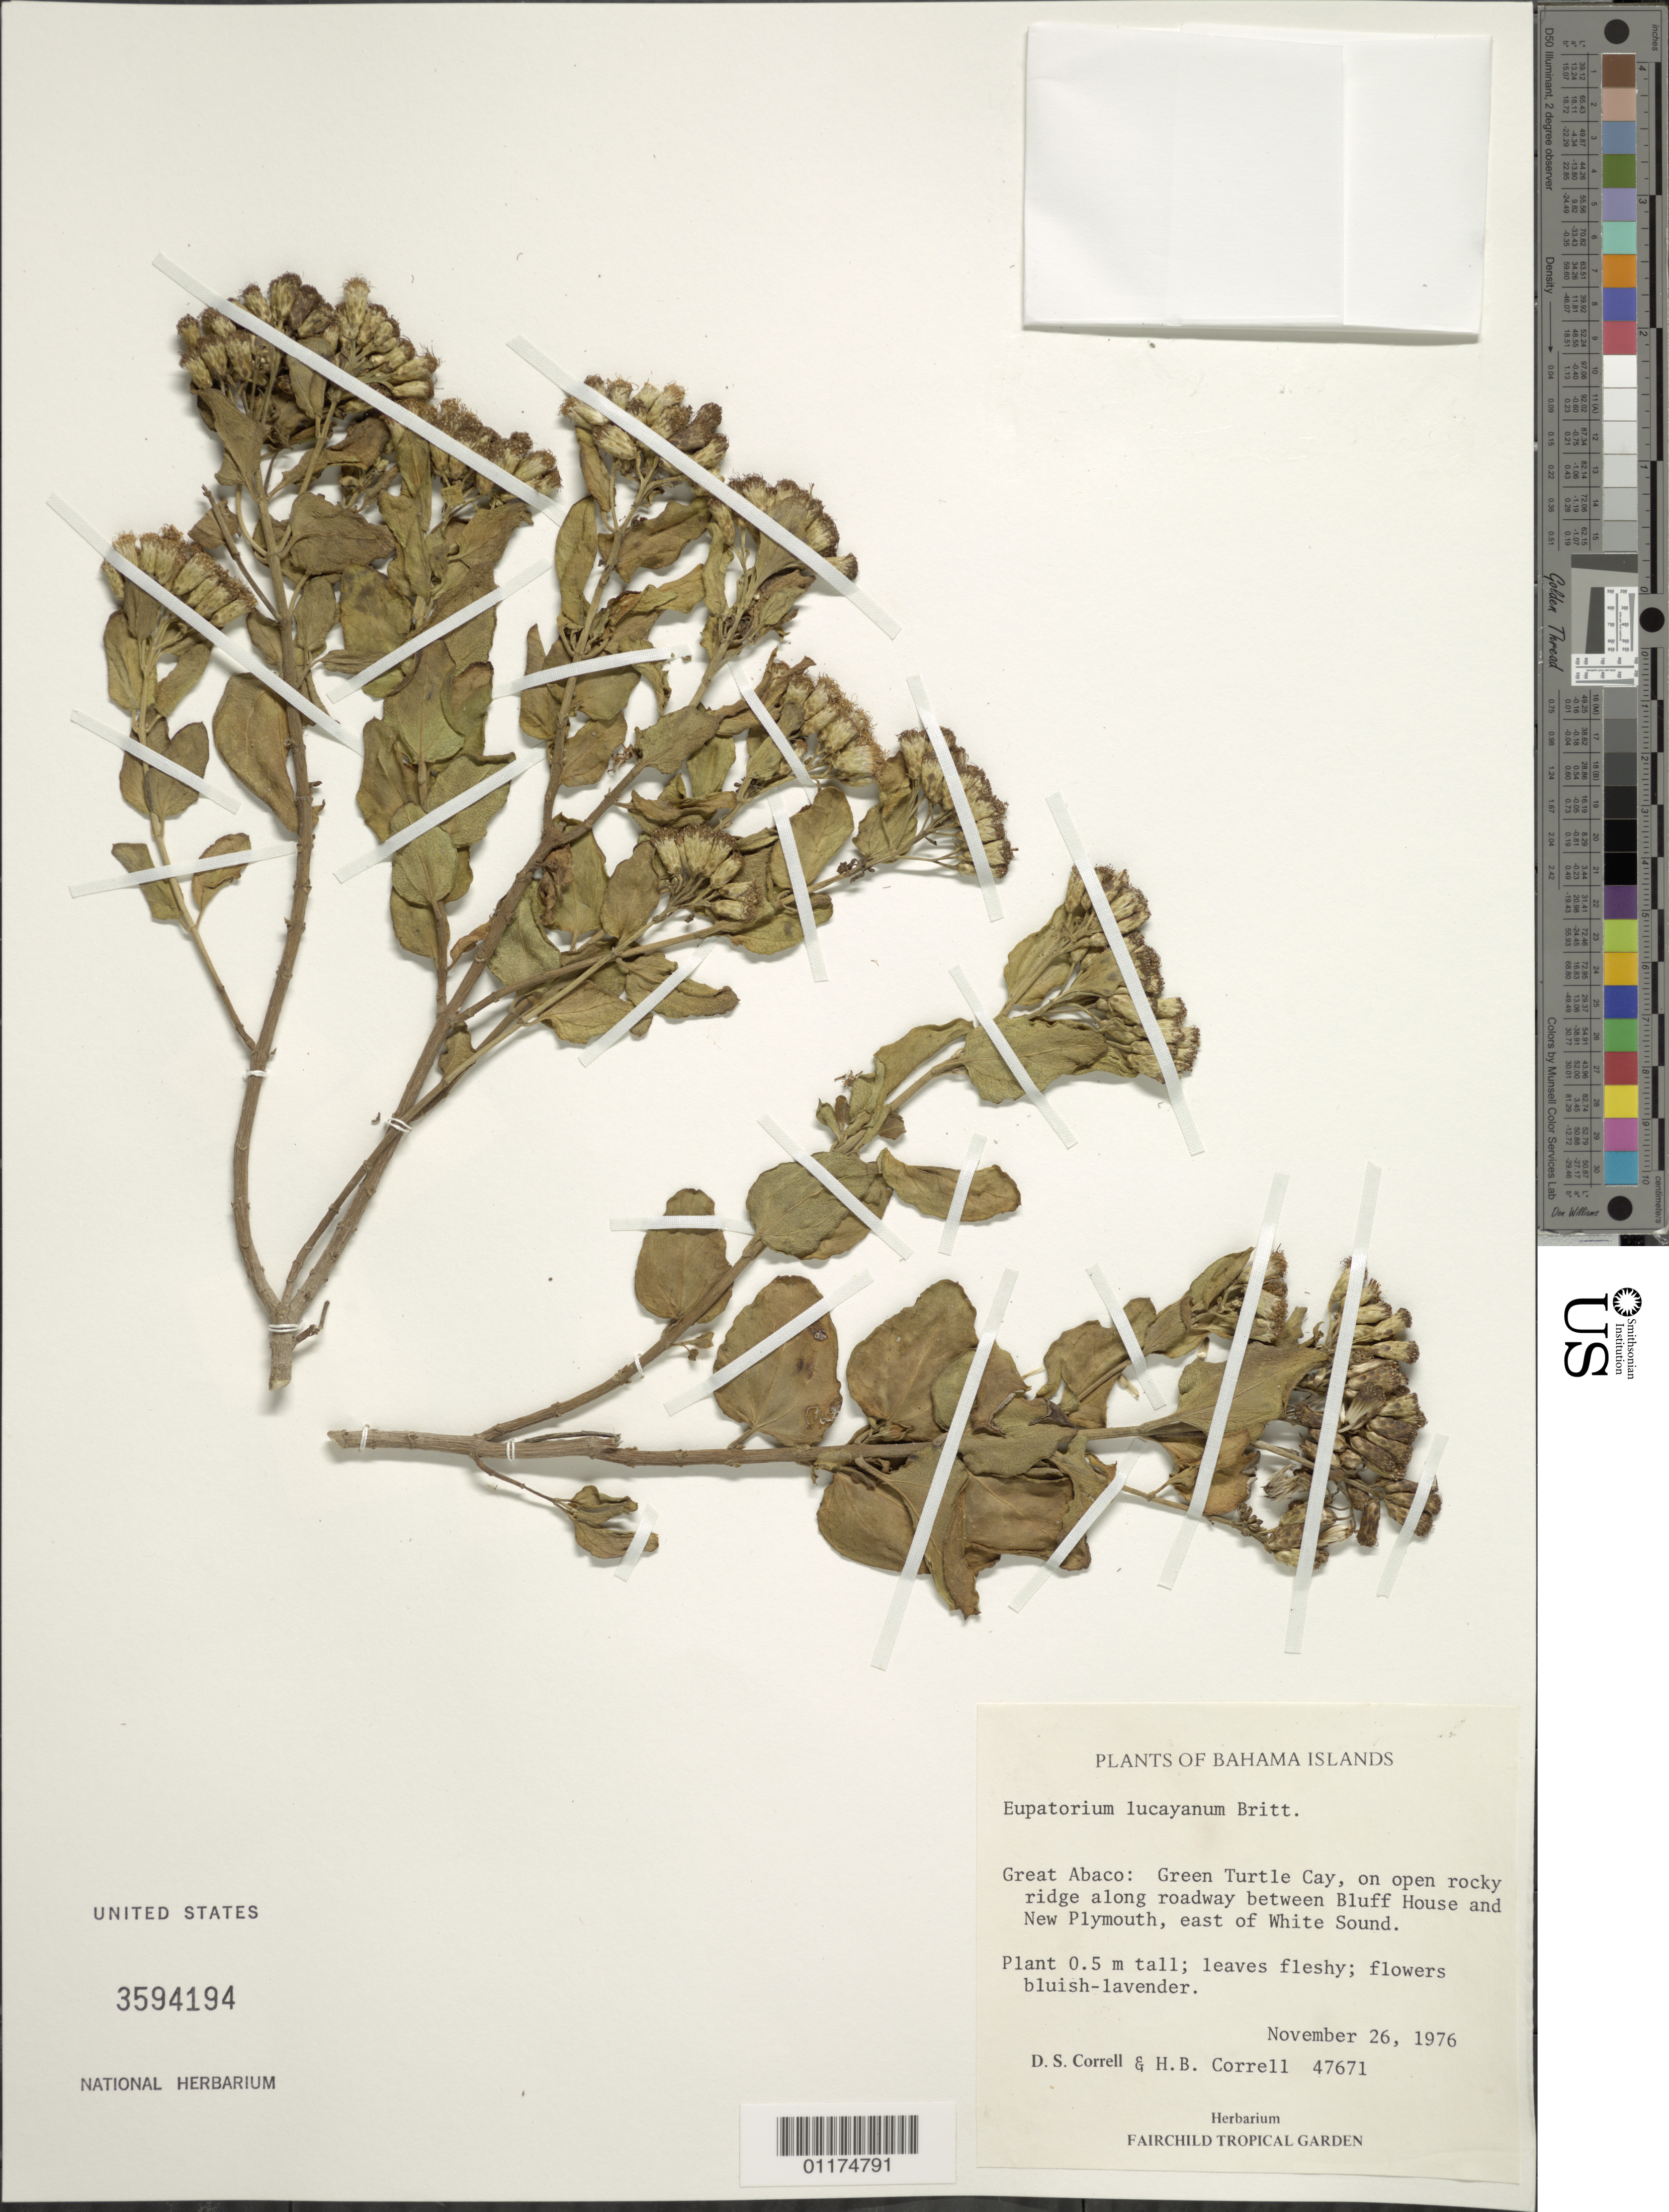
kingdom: Plantae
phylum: Tracheophyta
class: Magnoliopsida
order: Asterales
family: Asteraceae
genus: Chromolaena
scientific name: Chromolaena lucayana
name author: (Britton) R.M. King & H. Rob.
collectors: D. S. Correll & H. Correll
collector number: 47671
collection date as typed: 26 Nov 1976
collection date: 1976-11-26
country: Bahamas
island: Great Abaco I.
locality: Green Turtle Cay, on open rocky ridge along roadway between Bluff House and New Plymouth, east of White Sound.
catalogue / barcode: US 3594194